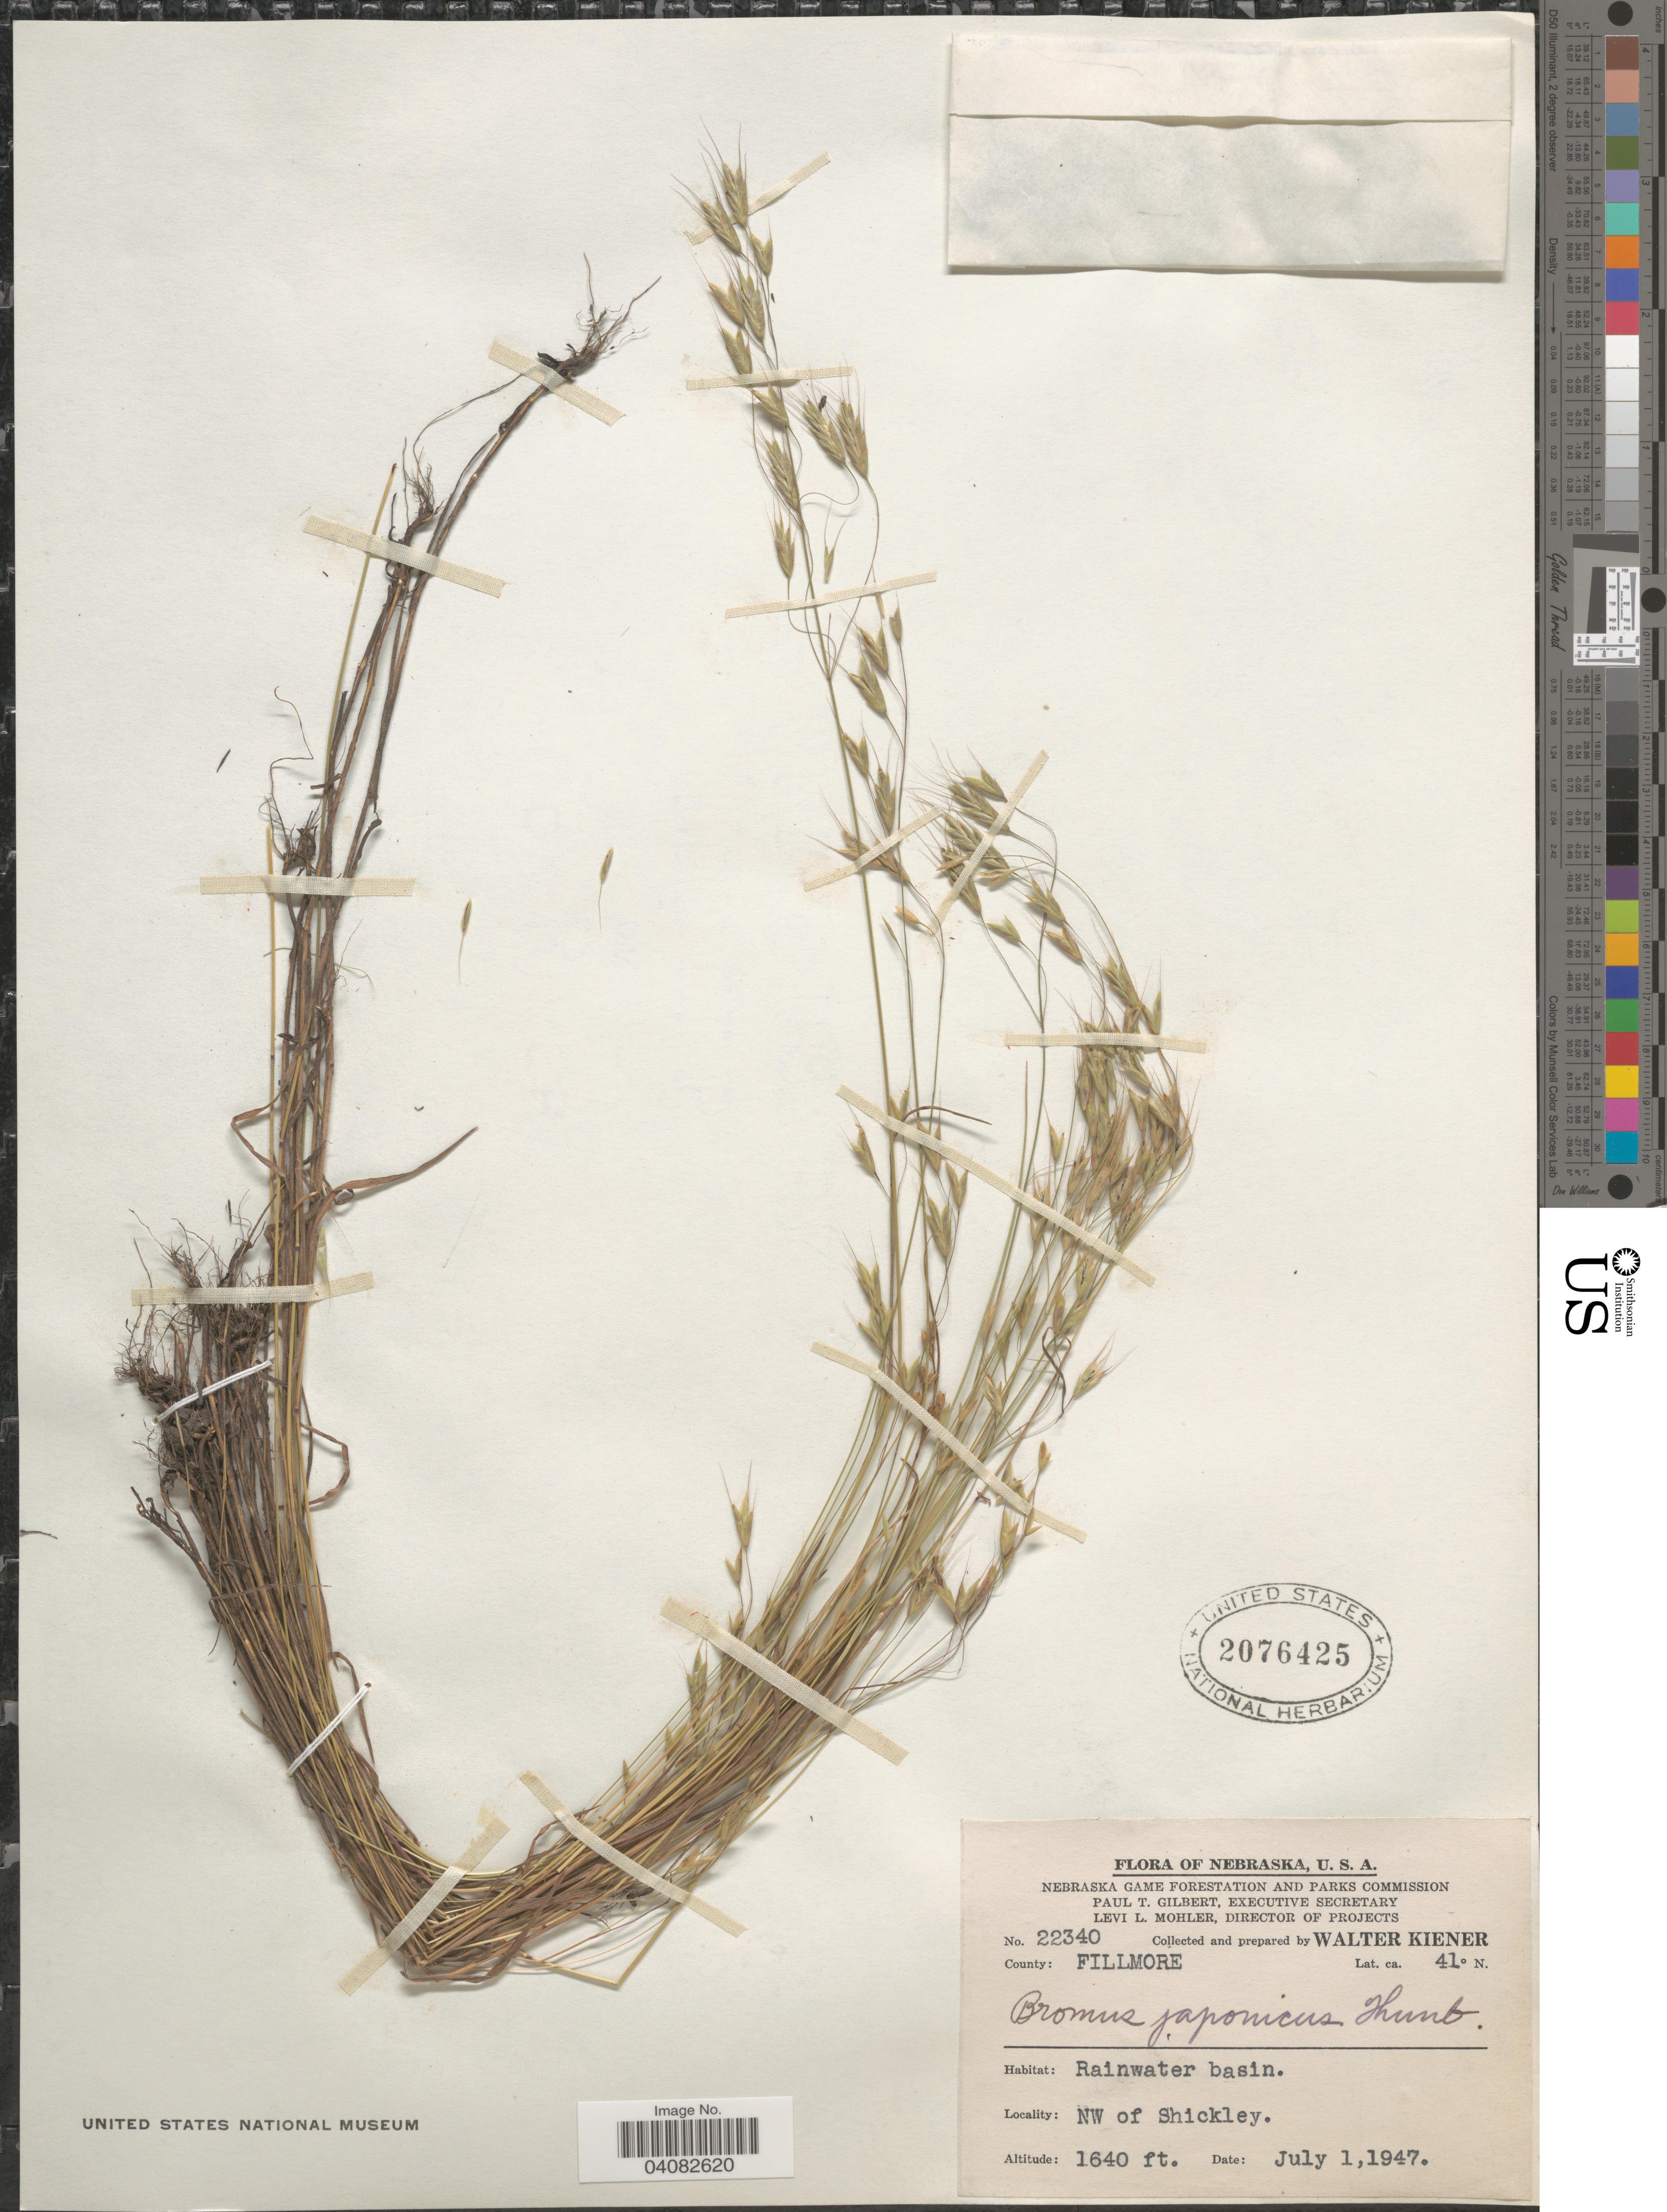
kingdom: Plantae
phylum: Tracheophyta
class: Liliopsida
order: Poales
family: Poaceae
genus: Bromus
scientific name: Bromus japonicus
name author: Houtt.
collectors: W. Kiener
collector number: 22340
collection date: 1947-07-01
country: United States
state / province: Nebraska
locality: County: Fillmore. NW of Shickley.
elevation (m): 500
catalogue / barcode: US 2076425